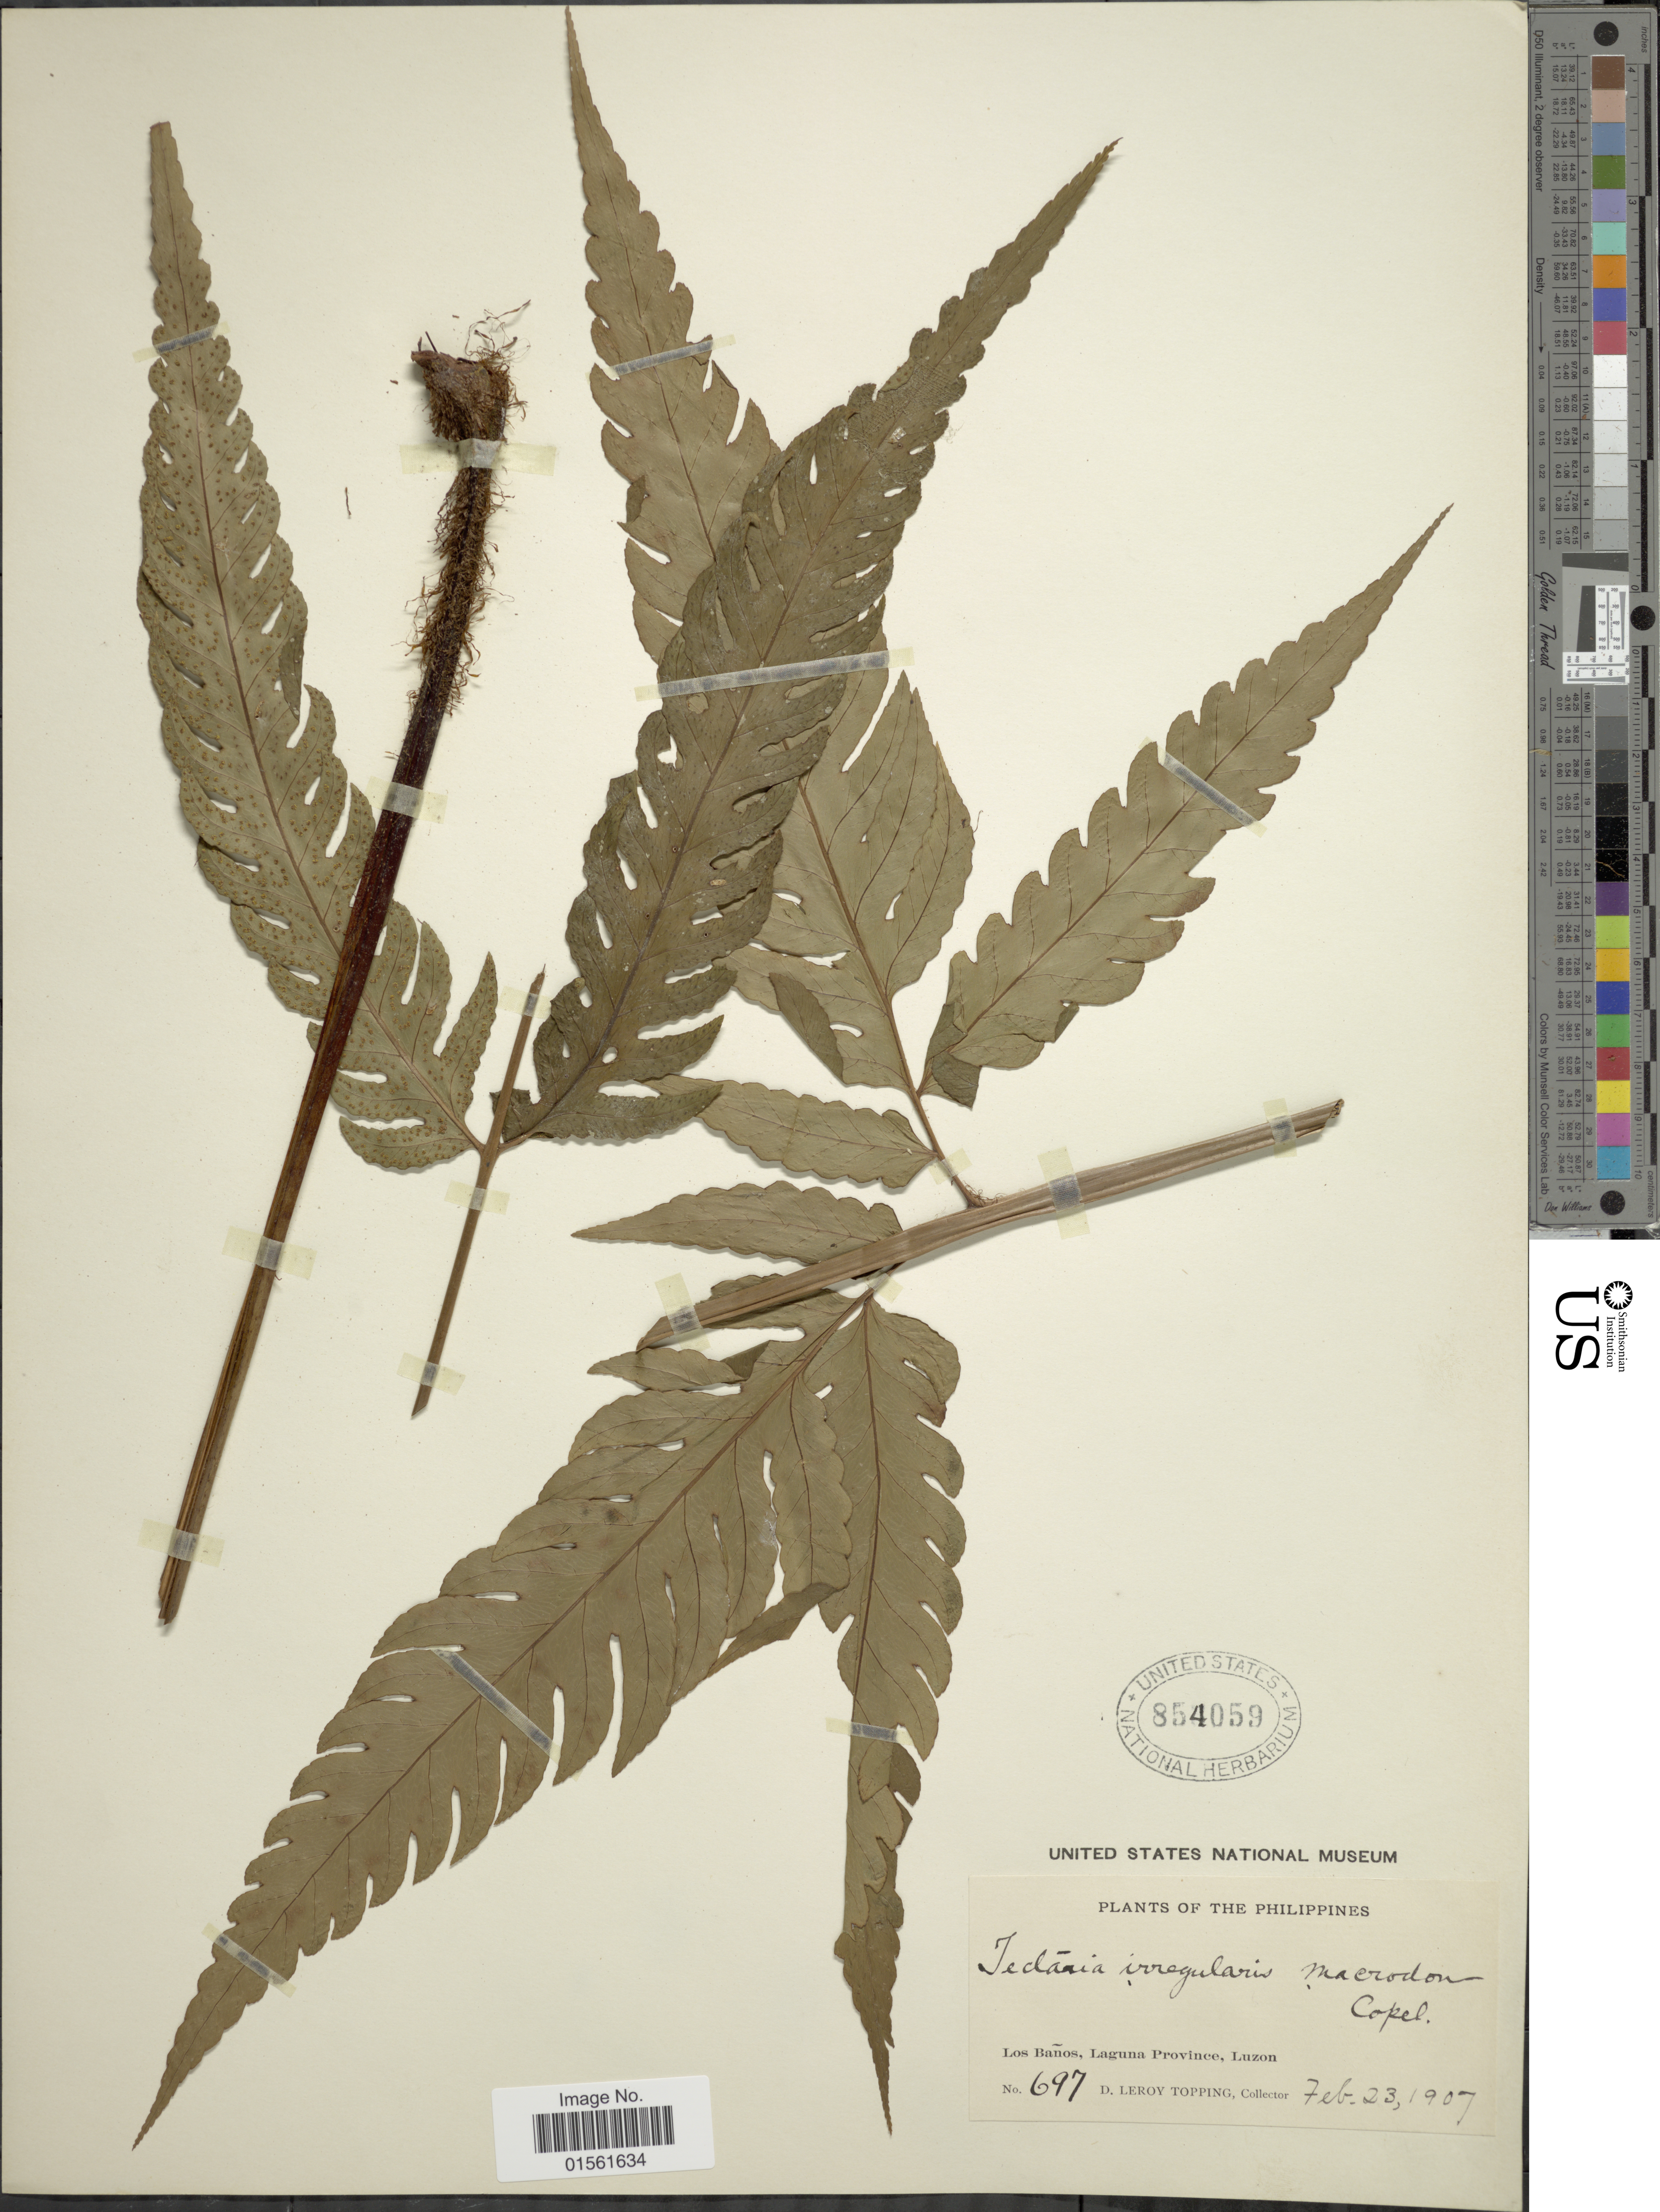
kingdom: Plantae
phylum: Tracheophyta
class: Polypodiopsida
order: Polypodiales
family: Dryopteridaceae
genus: Pleocnemia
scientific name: Pleocnemia irregularis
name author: (C. Presl) Holttum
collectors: D. L. Topping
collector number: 697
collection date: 1907-02-23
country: Philippines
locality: Los Banos, Laguna Province, Luzon.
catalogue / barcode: US 854059